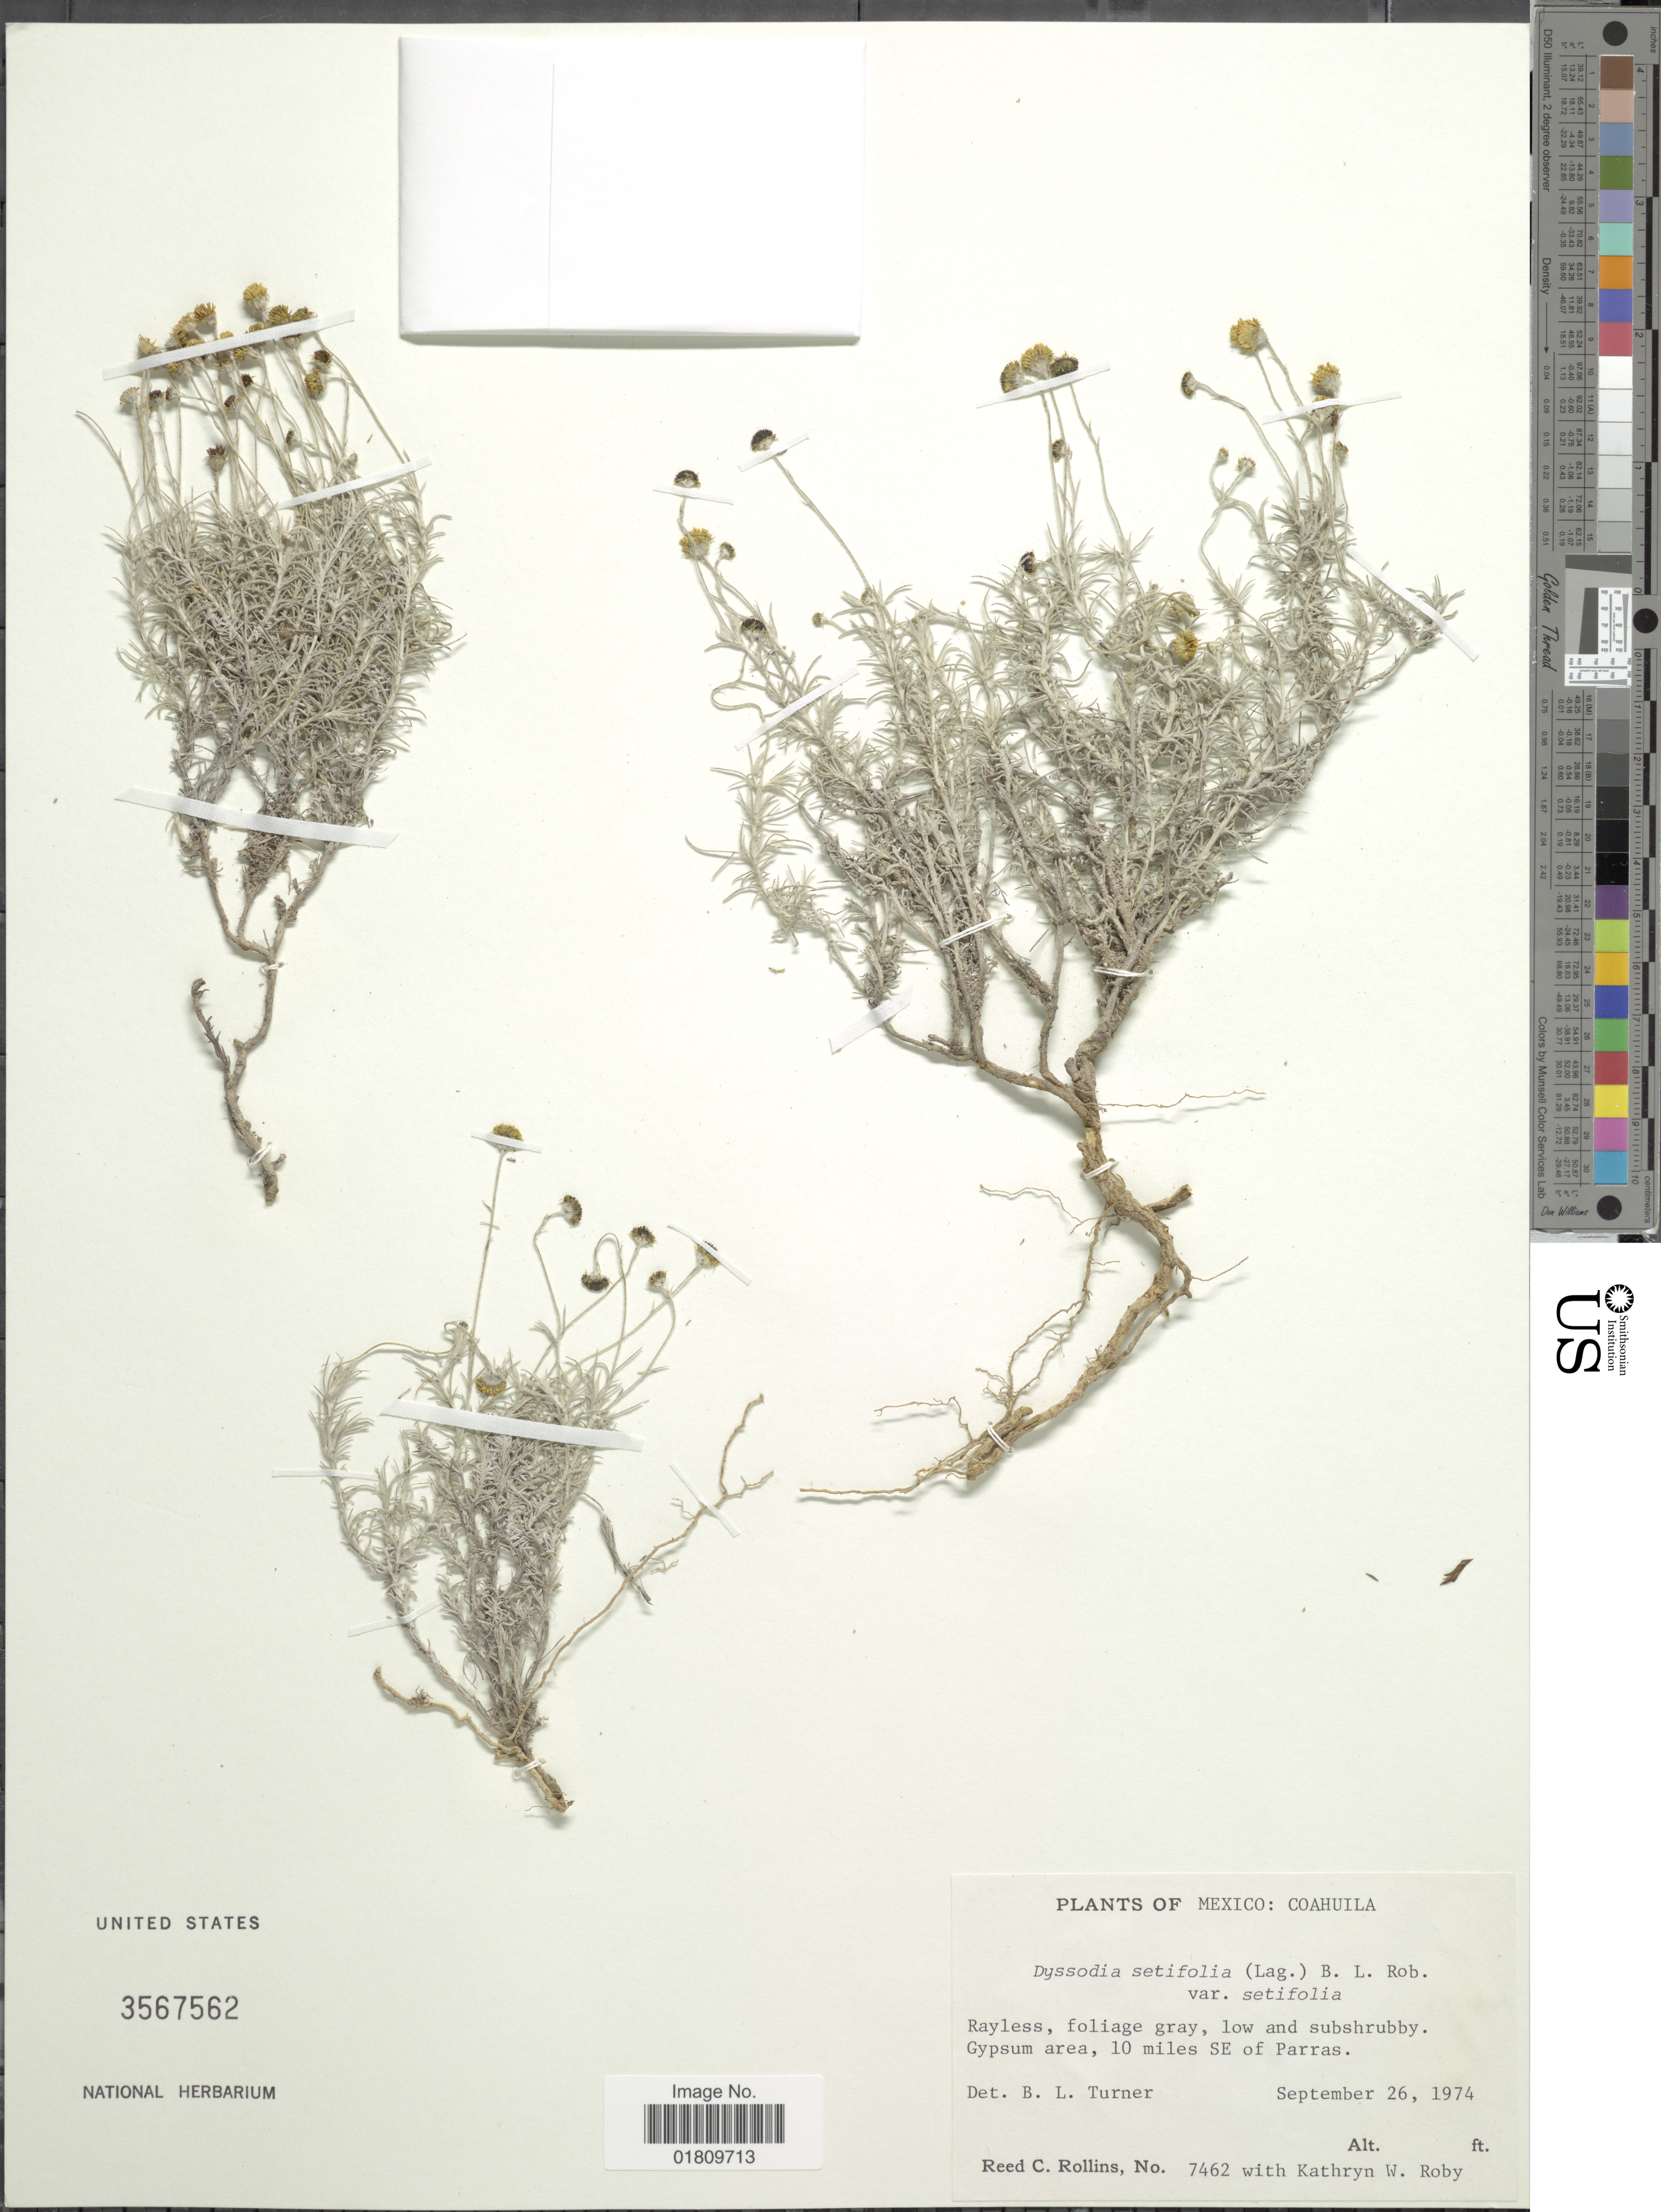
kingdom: Plantae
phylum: Tracheophyta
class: Magnoliopsida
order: Asterales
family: Asteraceae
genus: Dyssodia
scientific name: Dyssodia setifolia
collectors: R. C. Rollins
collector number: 7462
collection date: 1974-09-26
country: Mexico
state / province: Coahuila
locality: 10 miles SE of Parras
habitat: gypsum area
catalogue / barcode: US 3567562